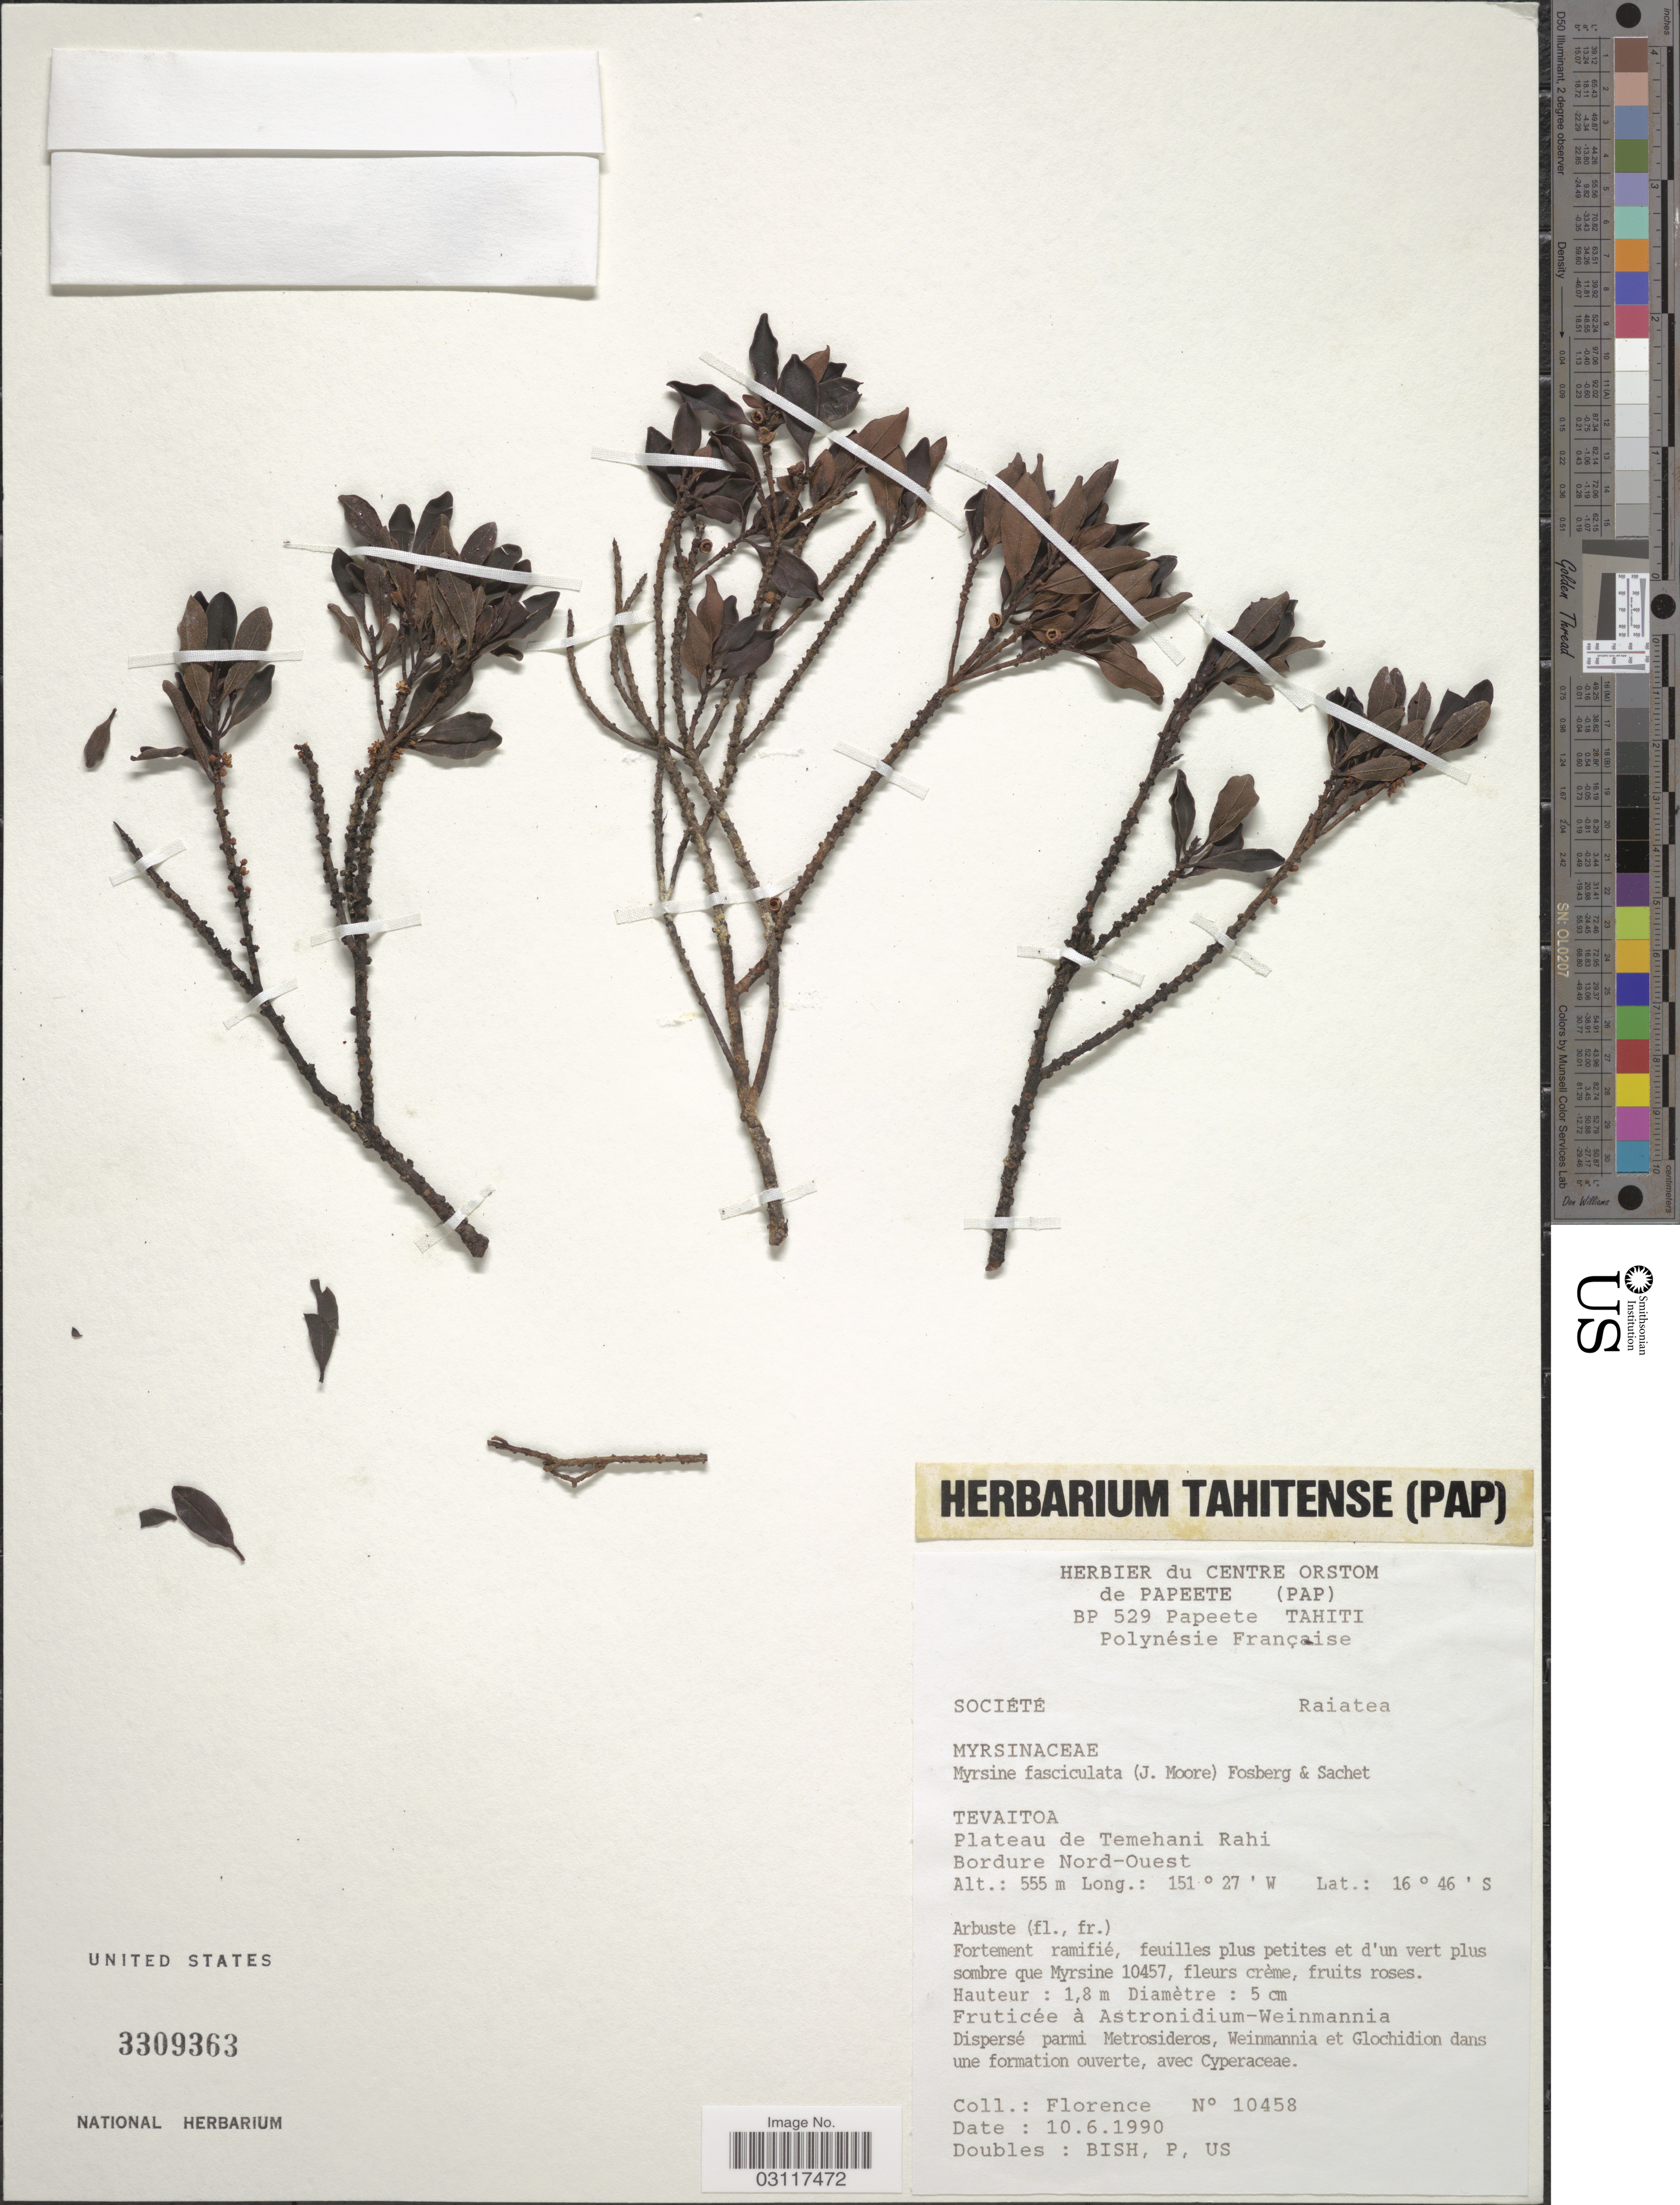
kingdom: Plantae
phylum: Tracheophyta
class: Magnoliopsida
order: Ericales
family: Primulaceae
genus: Myrsine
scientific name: Myrsine fasciculata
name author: (J.W. Moore) Fosberg & Sachet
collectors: -. Florence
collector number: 10458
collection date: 1990-06-10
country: French Polynesia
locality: Société, Raiatea. Tavaitoa, Plateau de Temehani Rahi, Bordure Nord-Ouest.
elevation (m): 555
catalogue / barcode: US 3309363